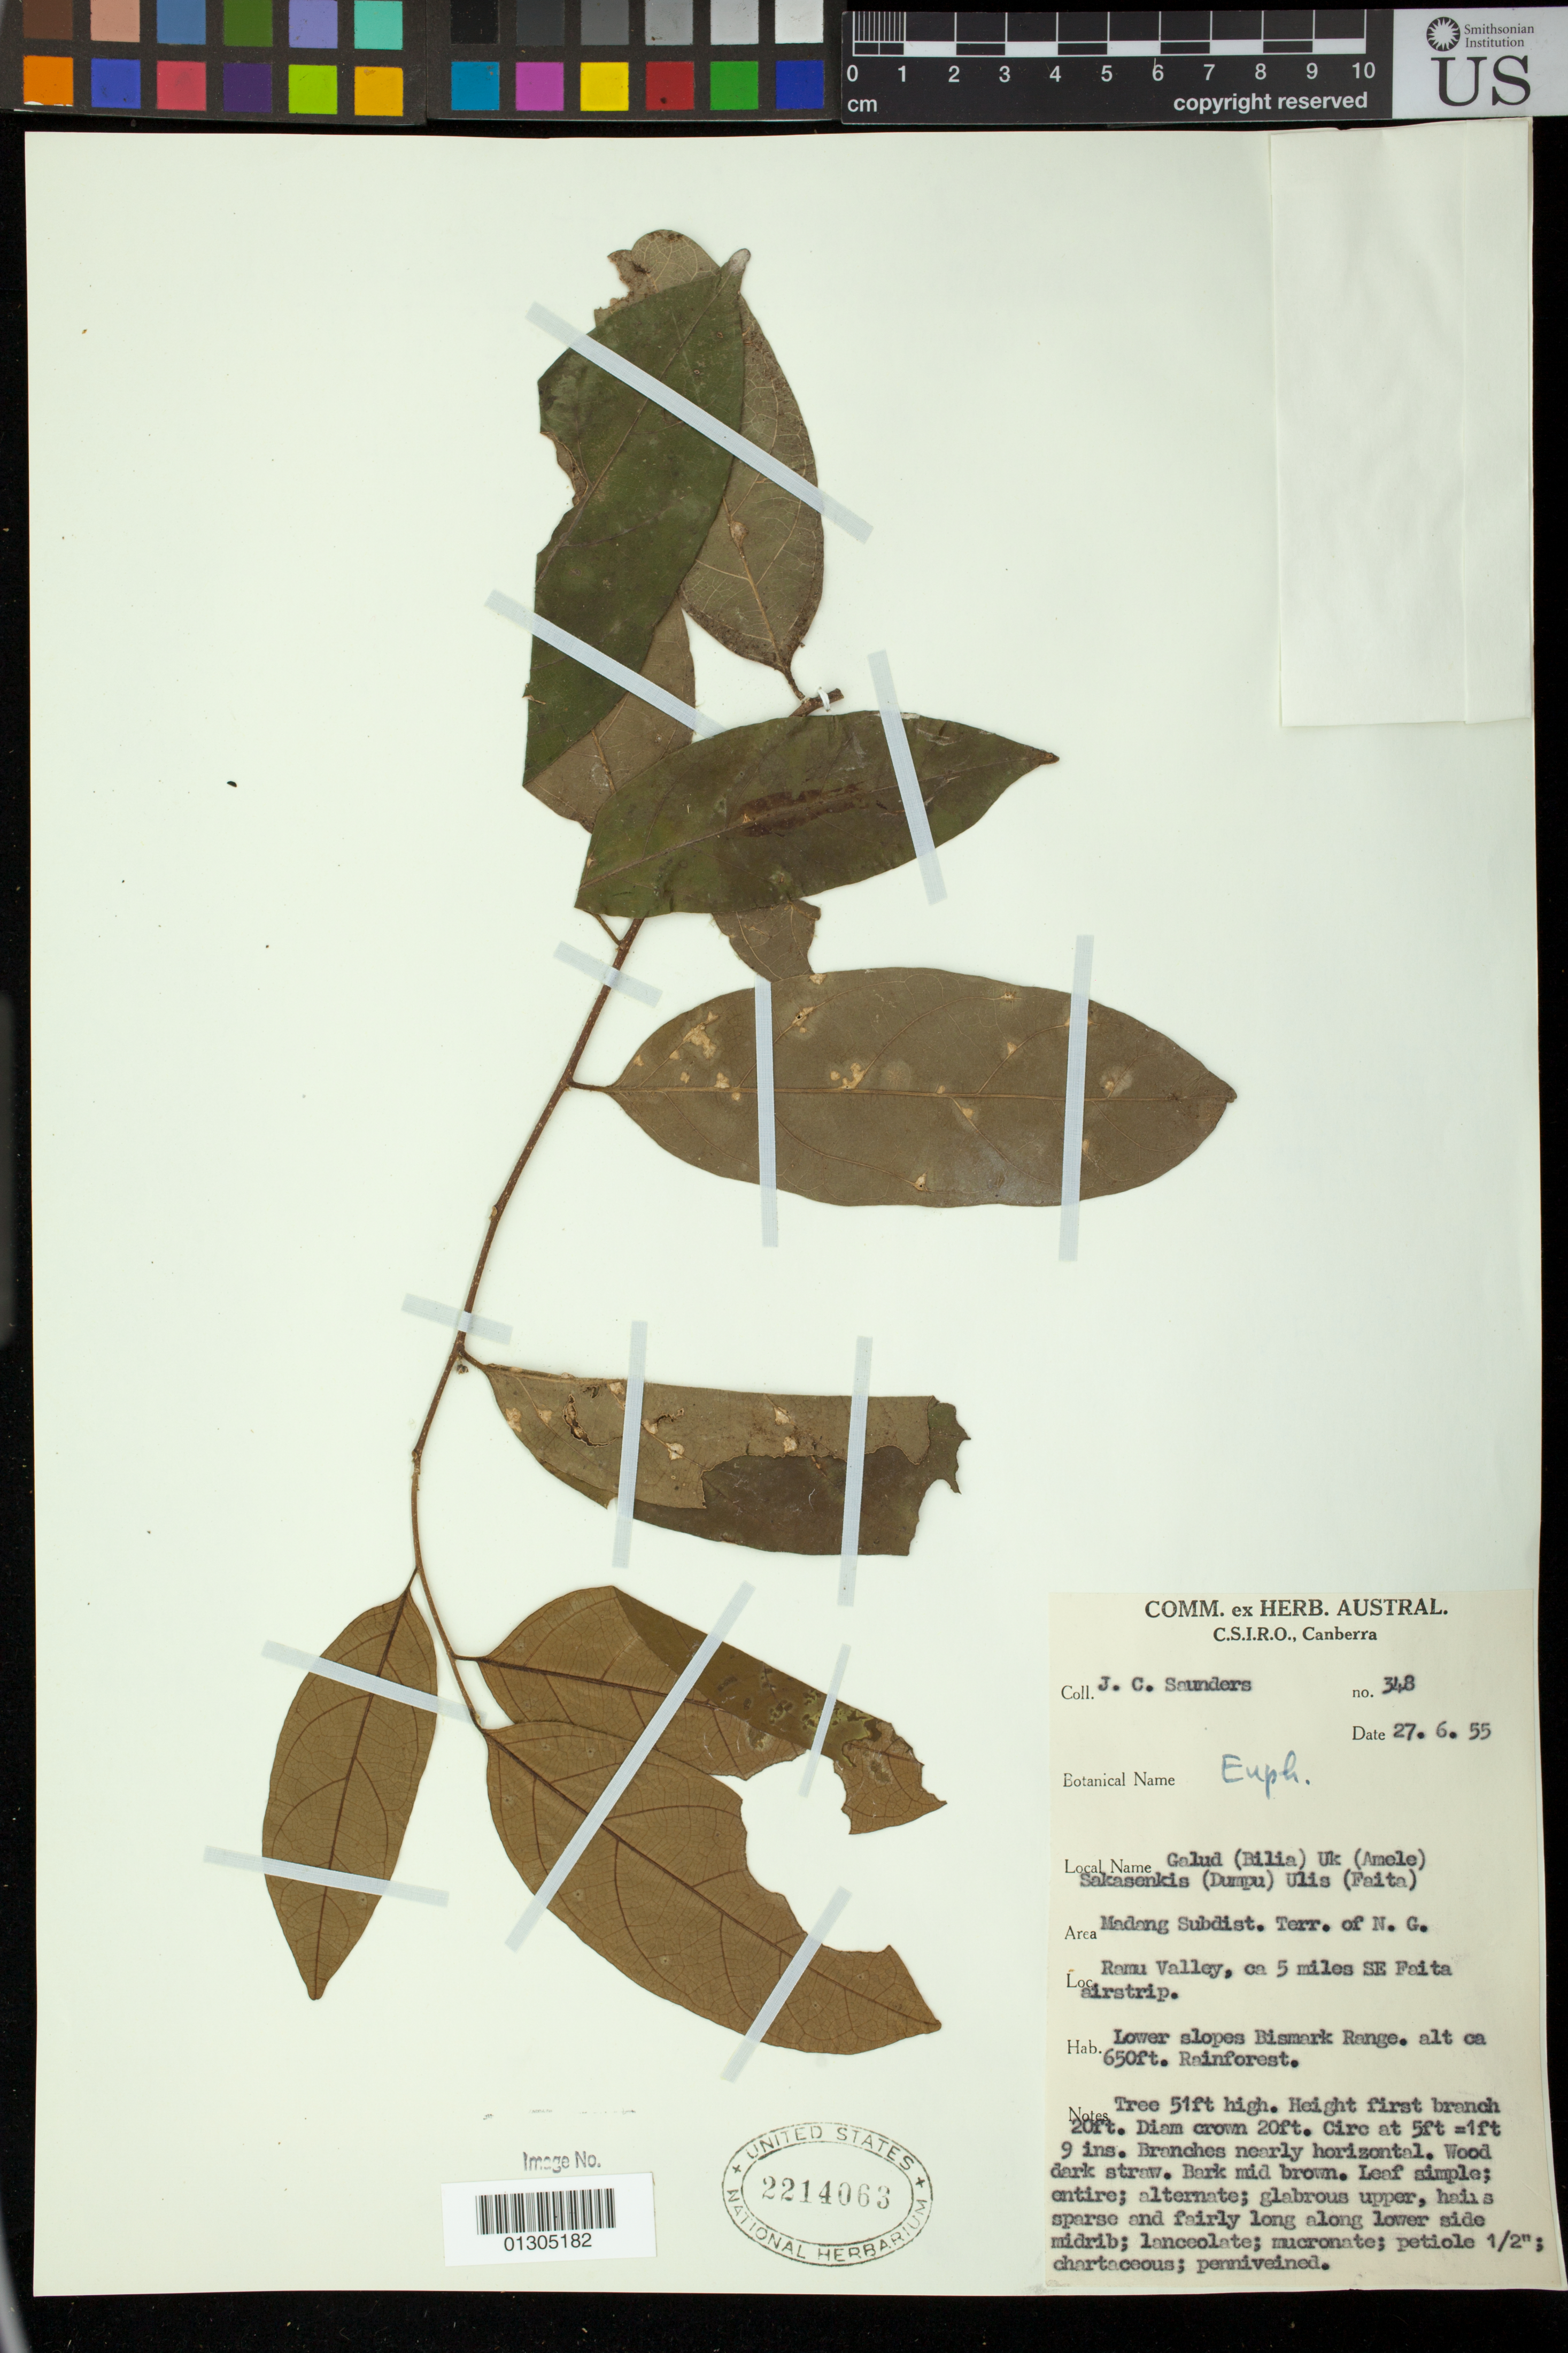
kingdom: Plantae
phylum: Tracheophyta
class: Magnoliopsida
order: Malpighiales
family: Euphorbiaceae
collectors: J. C. Saunders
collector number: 348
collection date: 1955-06-27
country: Papua New Guinea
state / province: Madang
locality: Ramu Valley, ca 5 miles SE Faita airstrip.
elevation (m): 198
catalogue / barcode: US 2214063